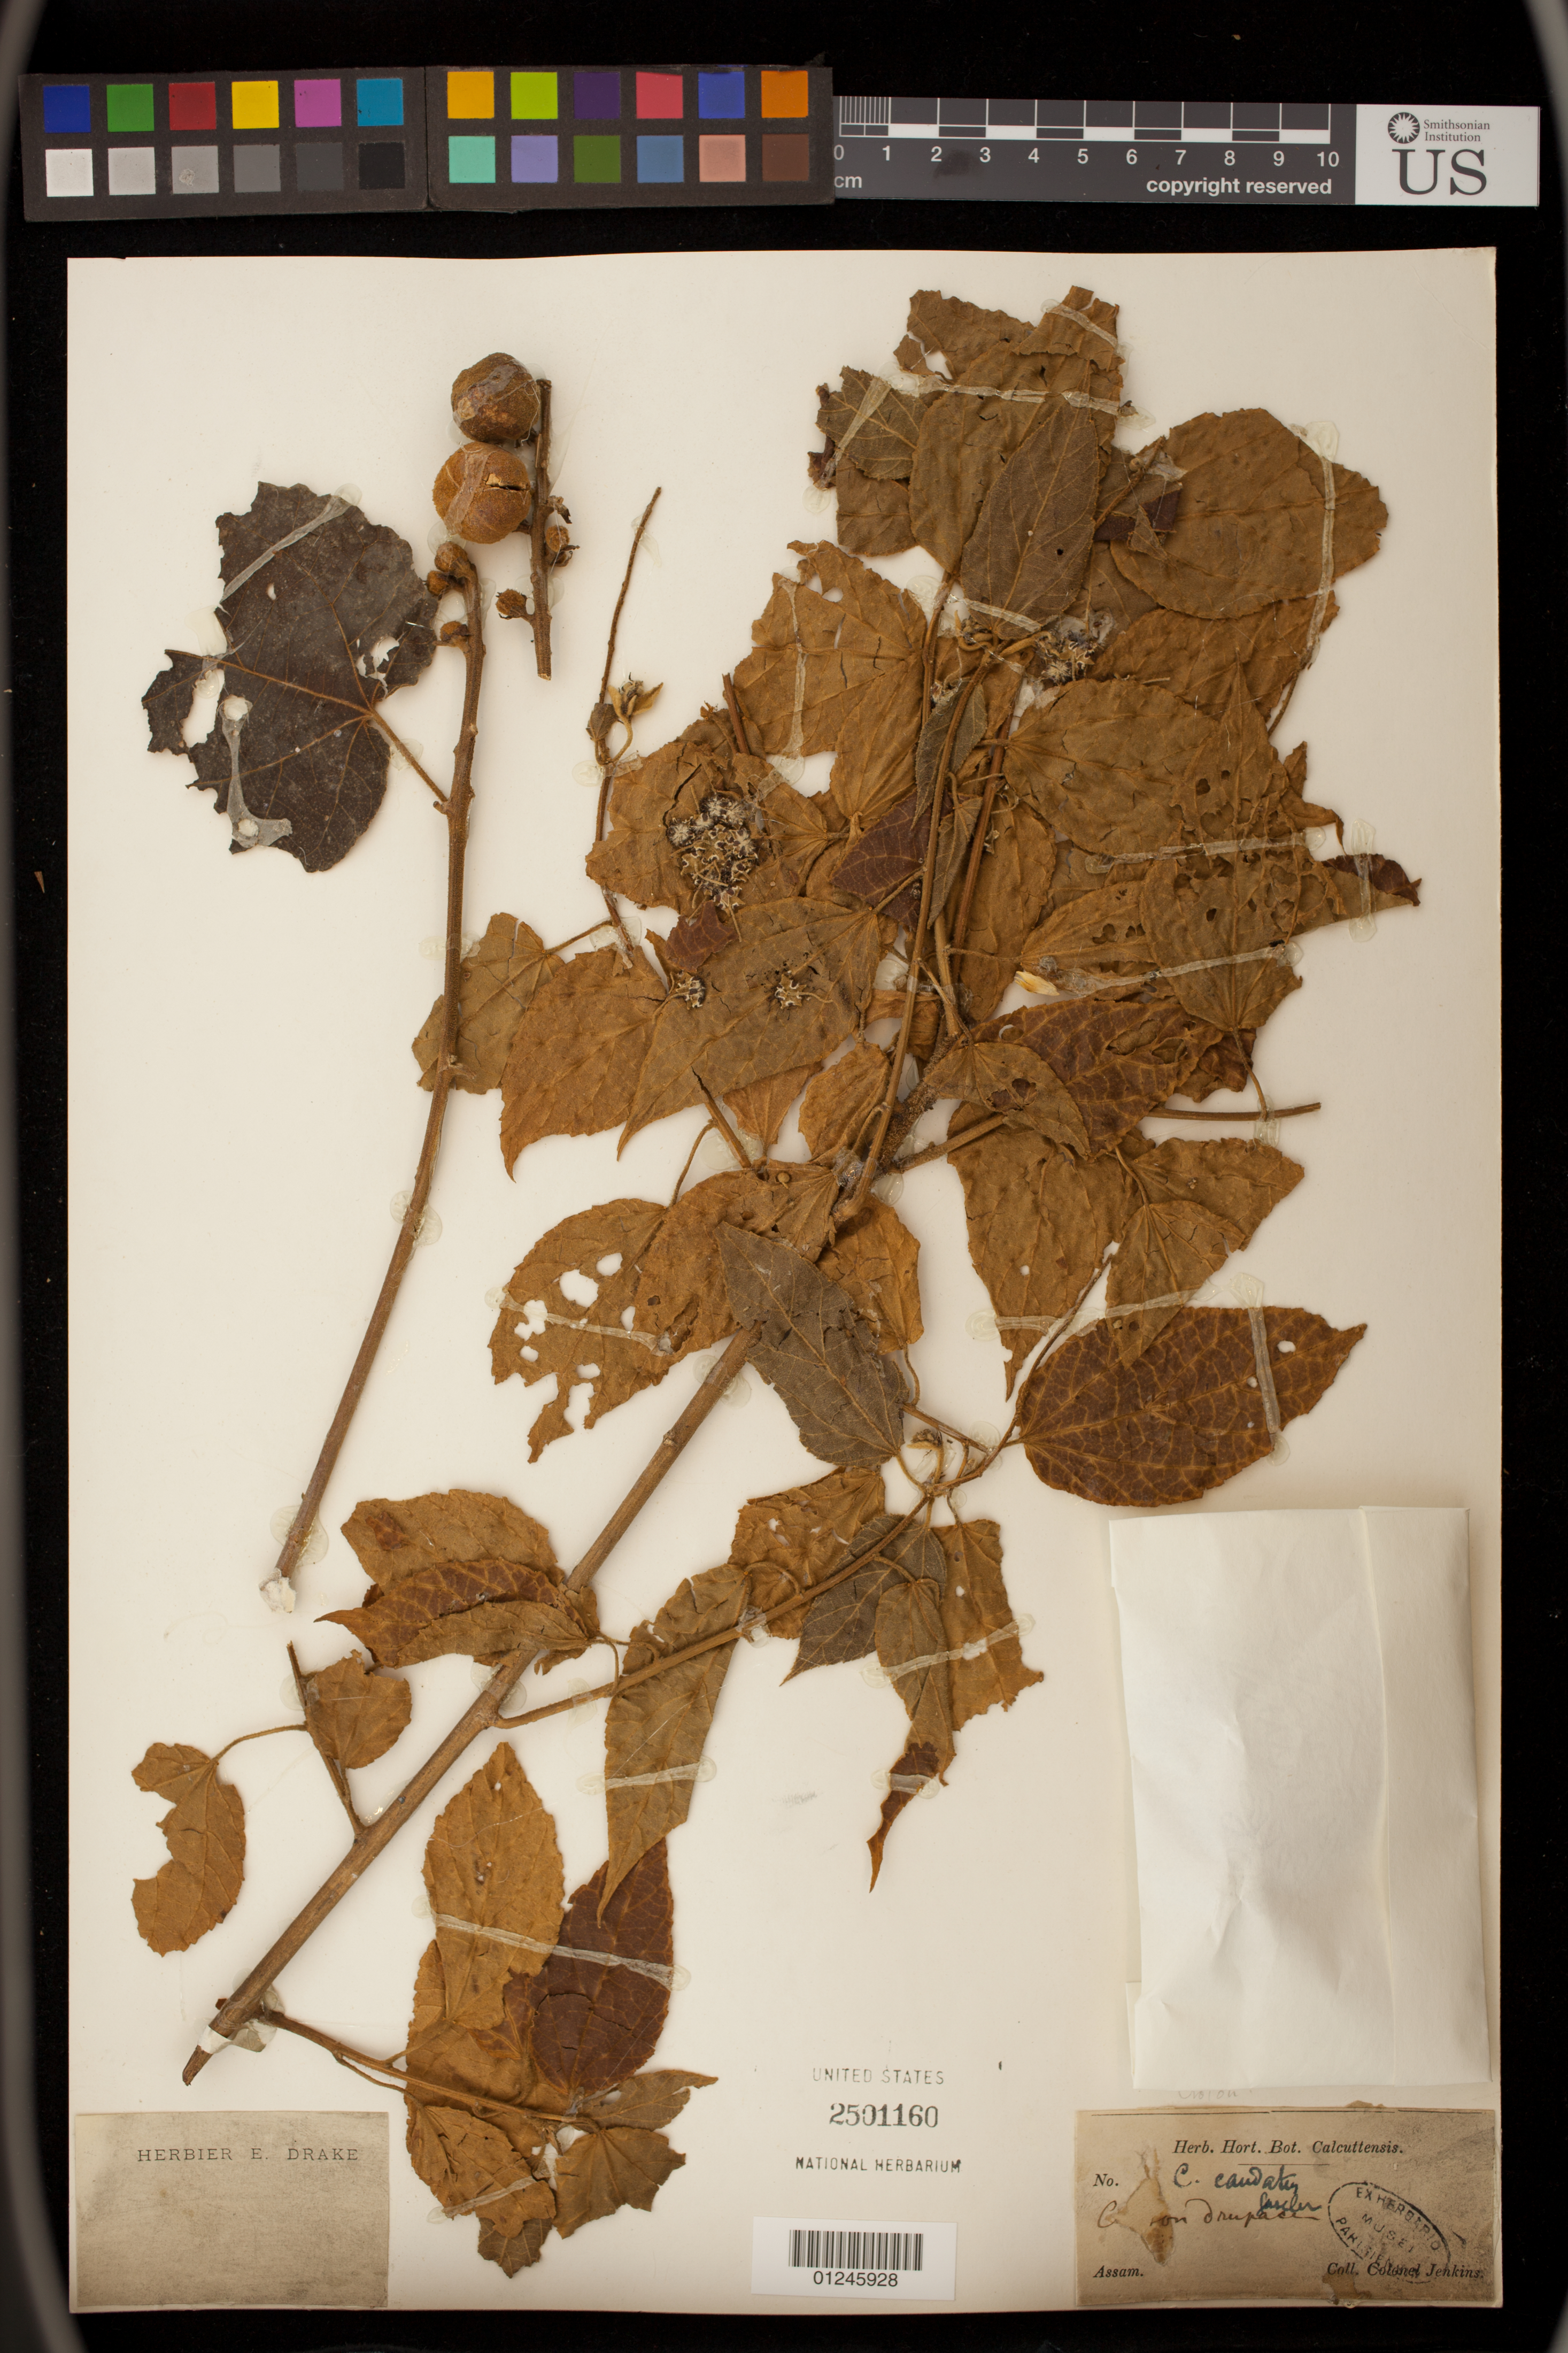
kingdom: Plantae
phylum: Tracheophyta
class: Magnoliopsida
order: Malpighiales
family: Euphorbiaceae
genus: Croton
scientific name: Croton caudatus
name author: Geiseler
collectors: C. Jenkins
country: India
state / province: Assam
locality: Assam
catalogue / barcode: US 2501160